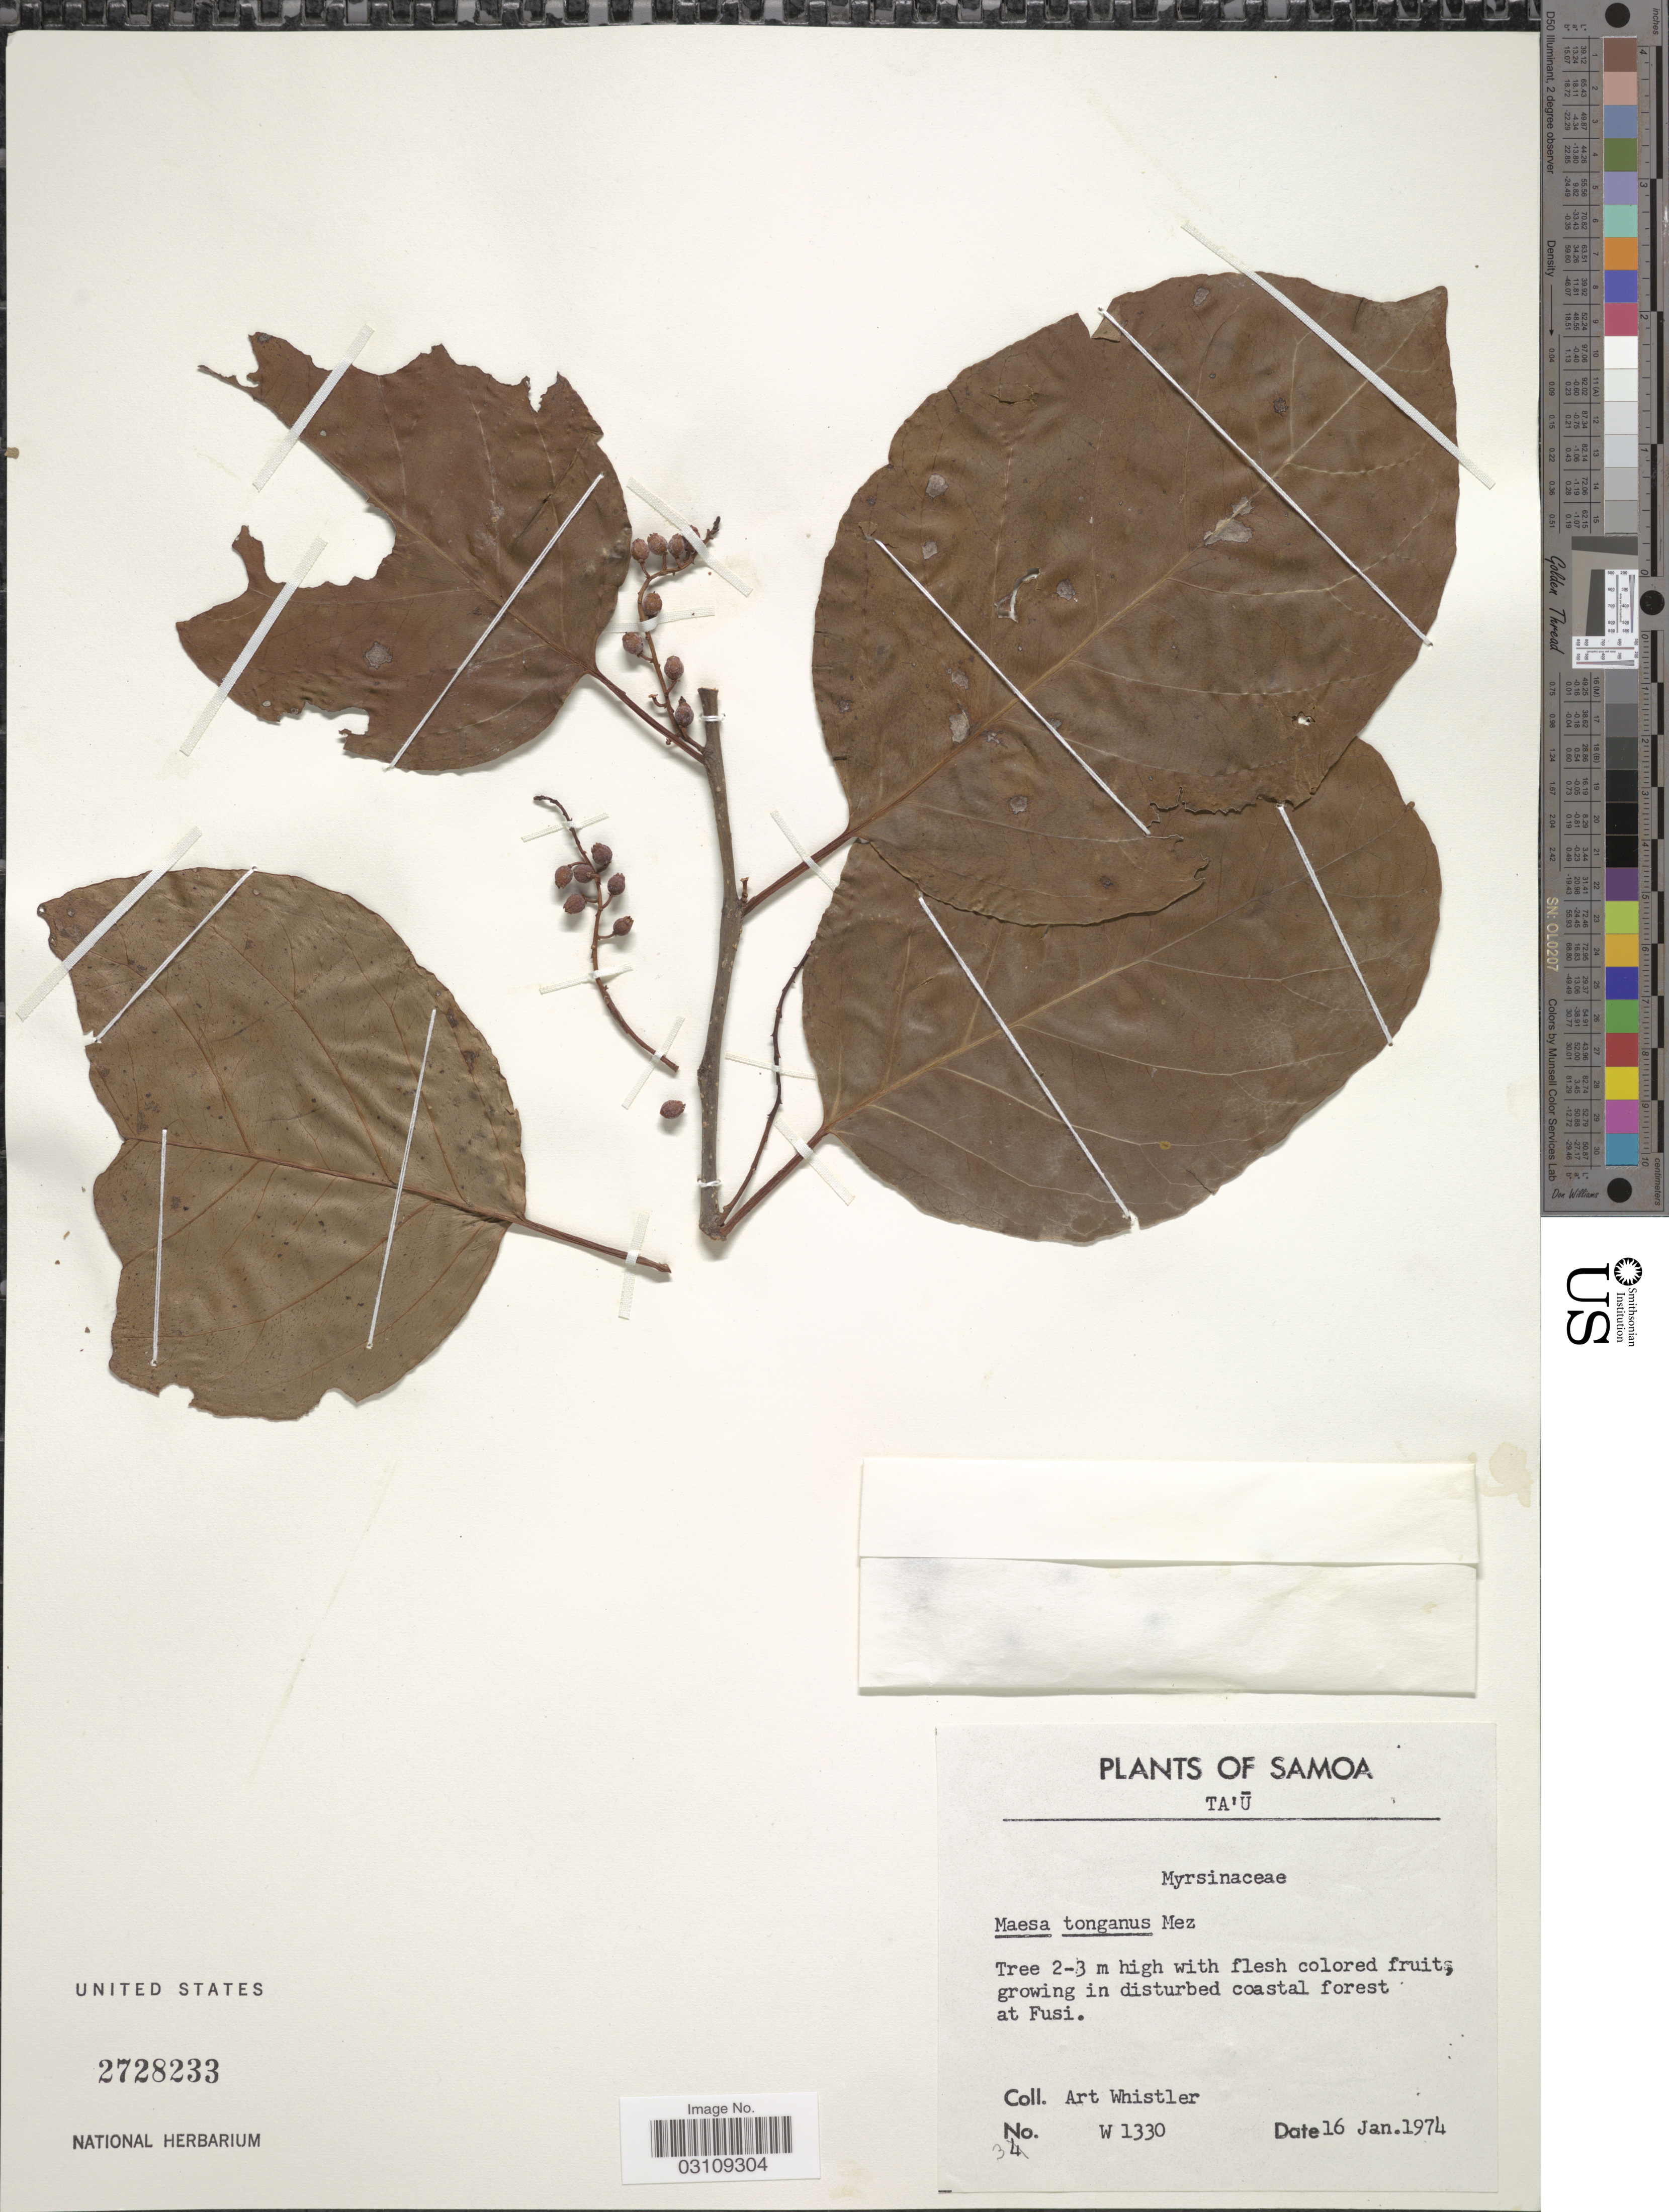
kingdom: Plantae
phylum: Tracheophyta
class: Magnoliopsida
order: Ericales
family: Primulaceae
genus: Maesa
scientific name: Maesa tongensis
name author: Mez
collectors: A. Whistler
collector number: W 1330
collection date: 1974-01-16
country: American Samoa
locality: Sao. Ta'u. Growing in disturbed coastal forest at Fusi.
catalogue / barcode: US 2728233